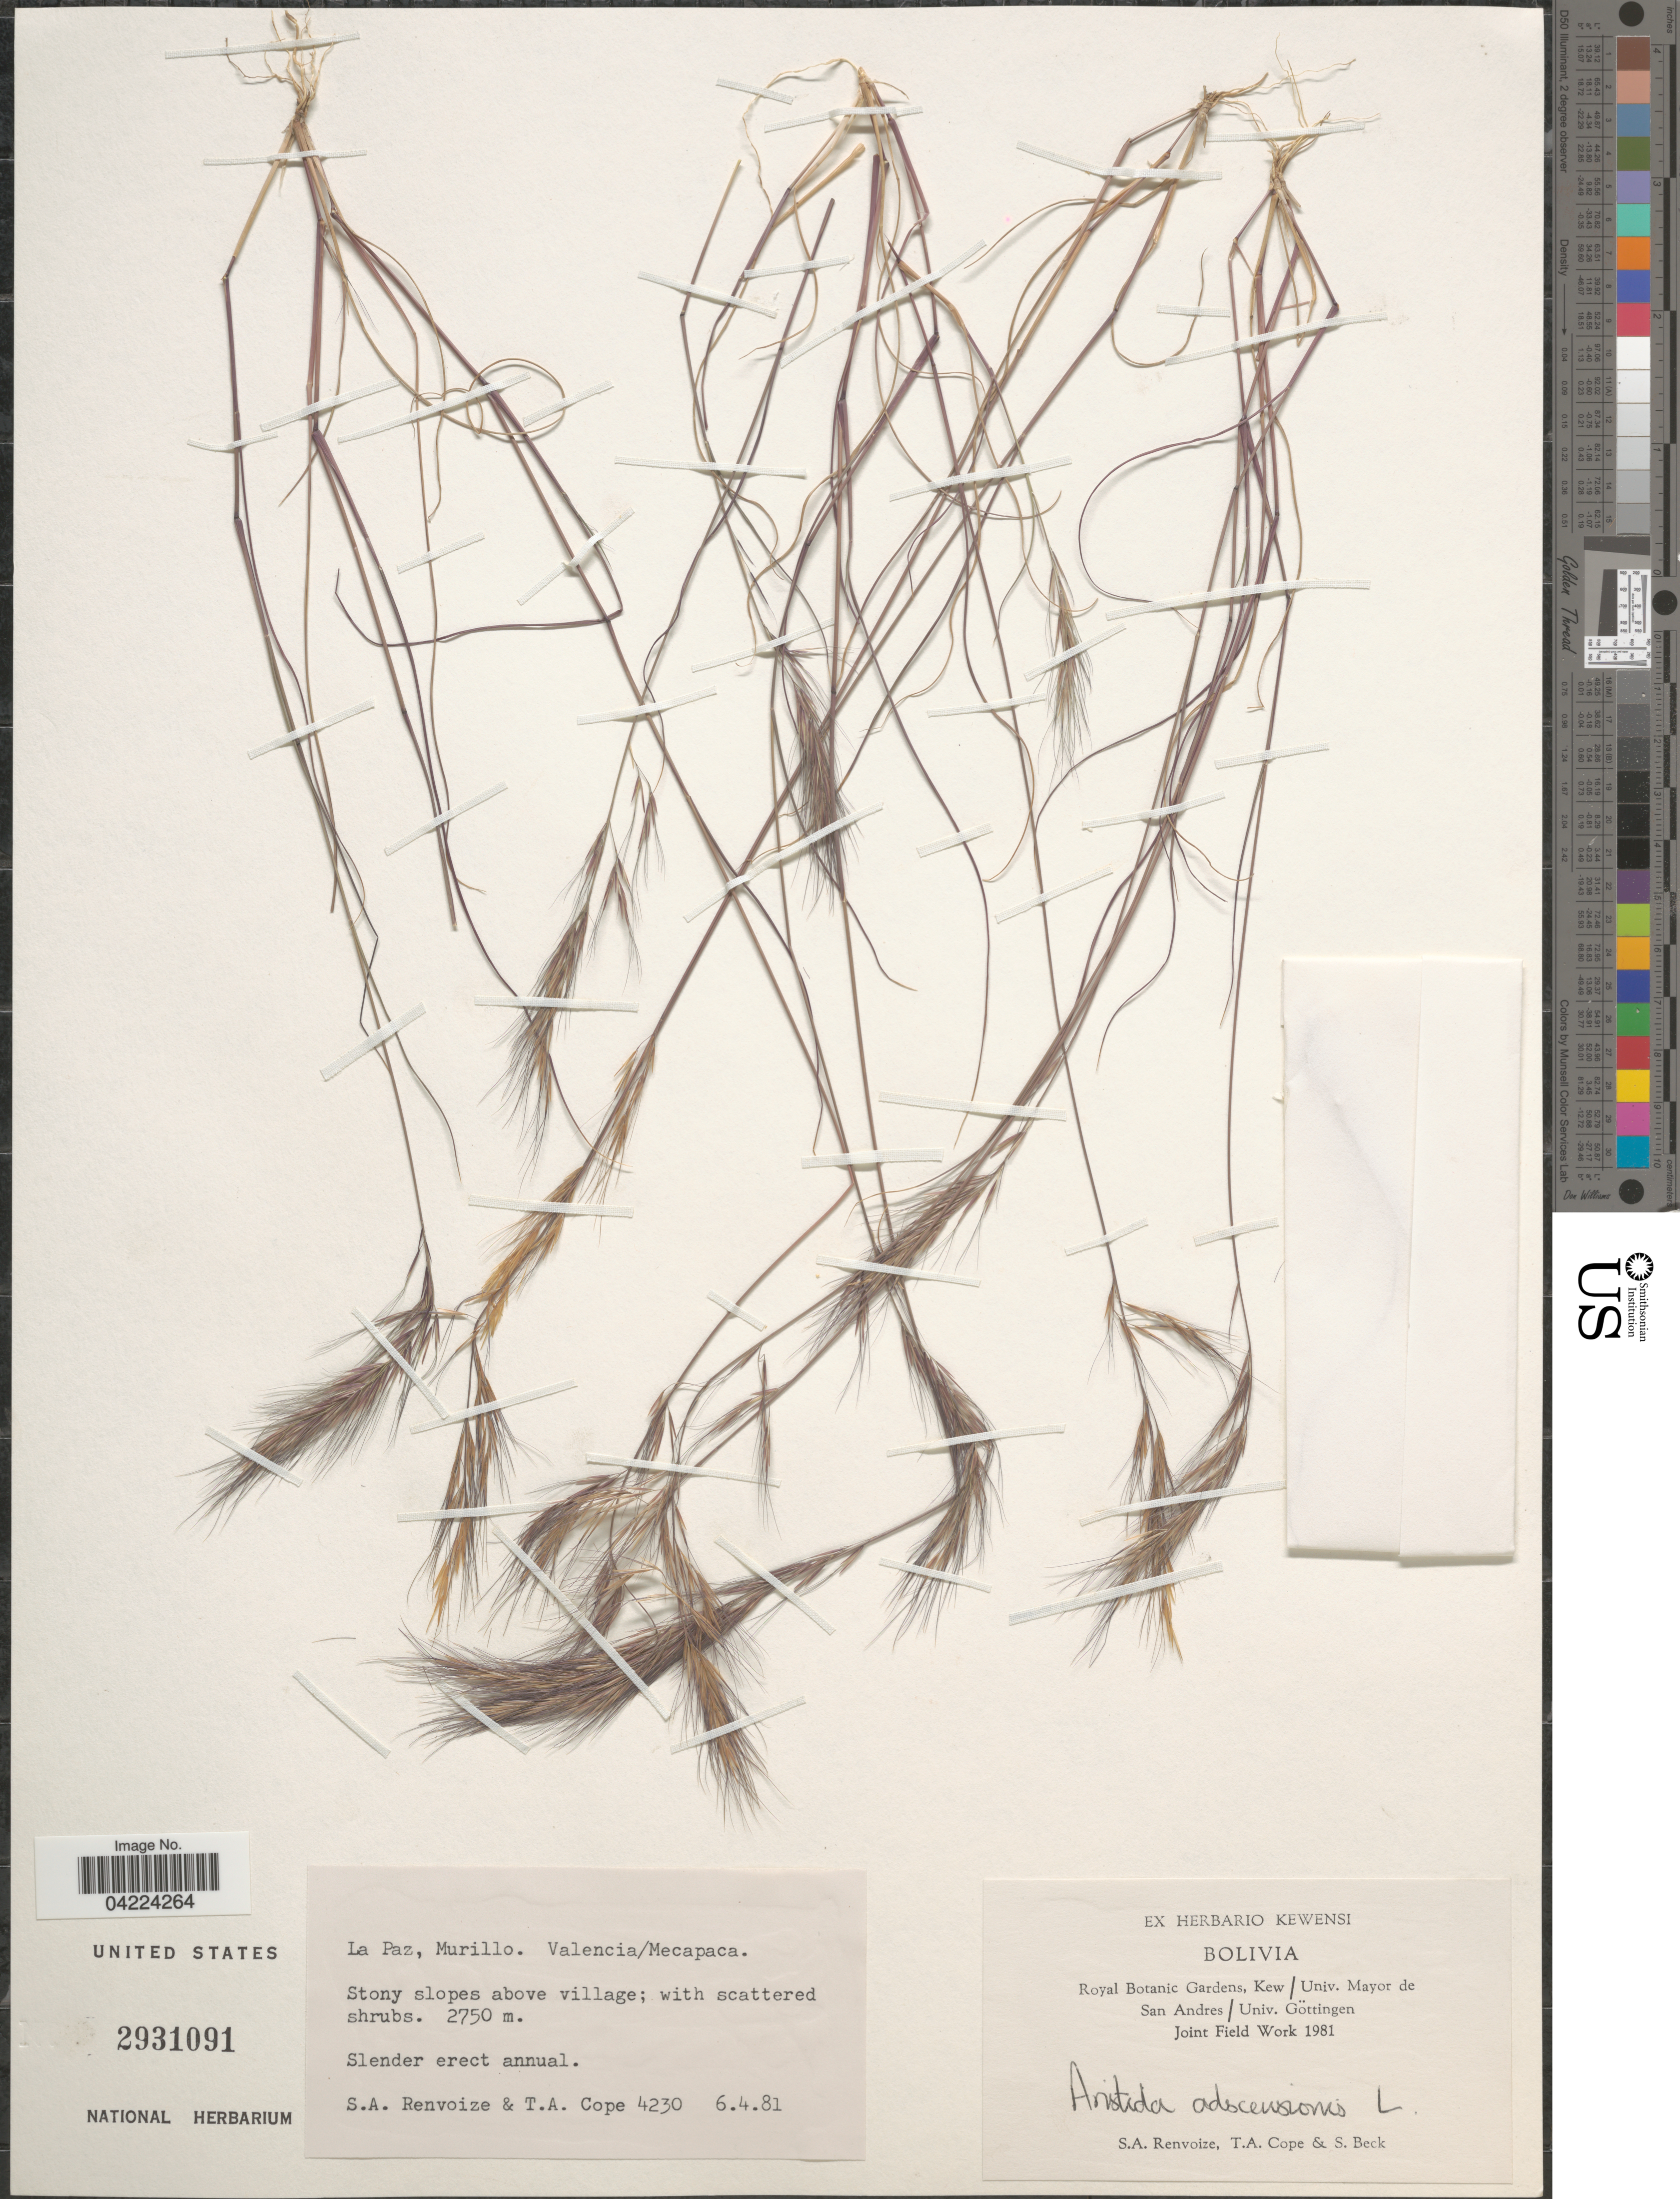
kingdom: Plantae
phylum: Tracheophyta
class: Liliopsida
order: Poales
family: Poaceae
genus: Aristida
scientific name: Aristida adscensionis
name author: L.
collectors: S. A. Renvoize & T. A. Cope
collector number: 4230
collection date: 1981-04-06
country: Bolivia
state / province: La Paz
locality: Royal Botanic Gardens, Kew/ Univ. Mayor de San Andres/ Univ. Göttingen Joint Field Work 1981. Murillo. Valencia/Mecapaca. Stony slopes above village.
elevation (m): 2750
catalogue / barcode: US 2931091